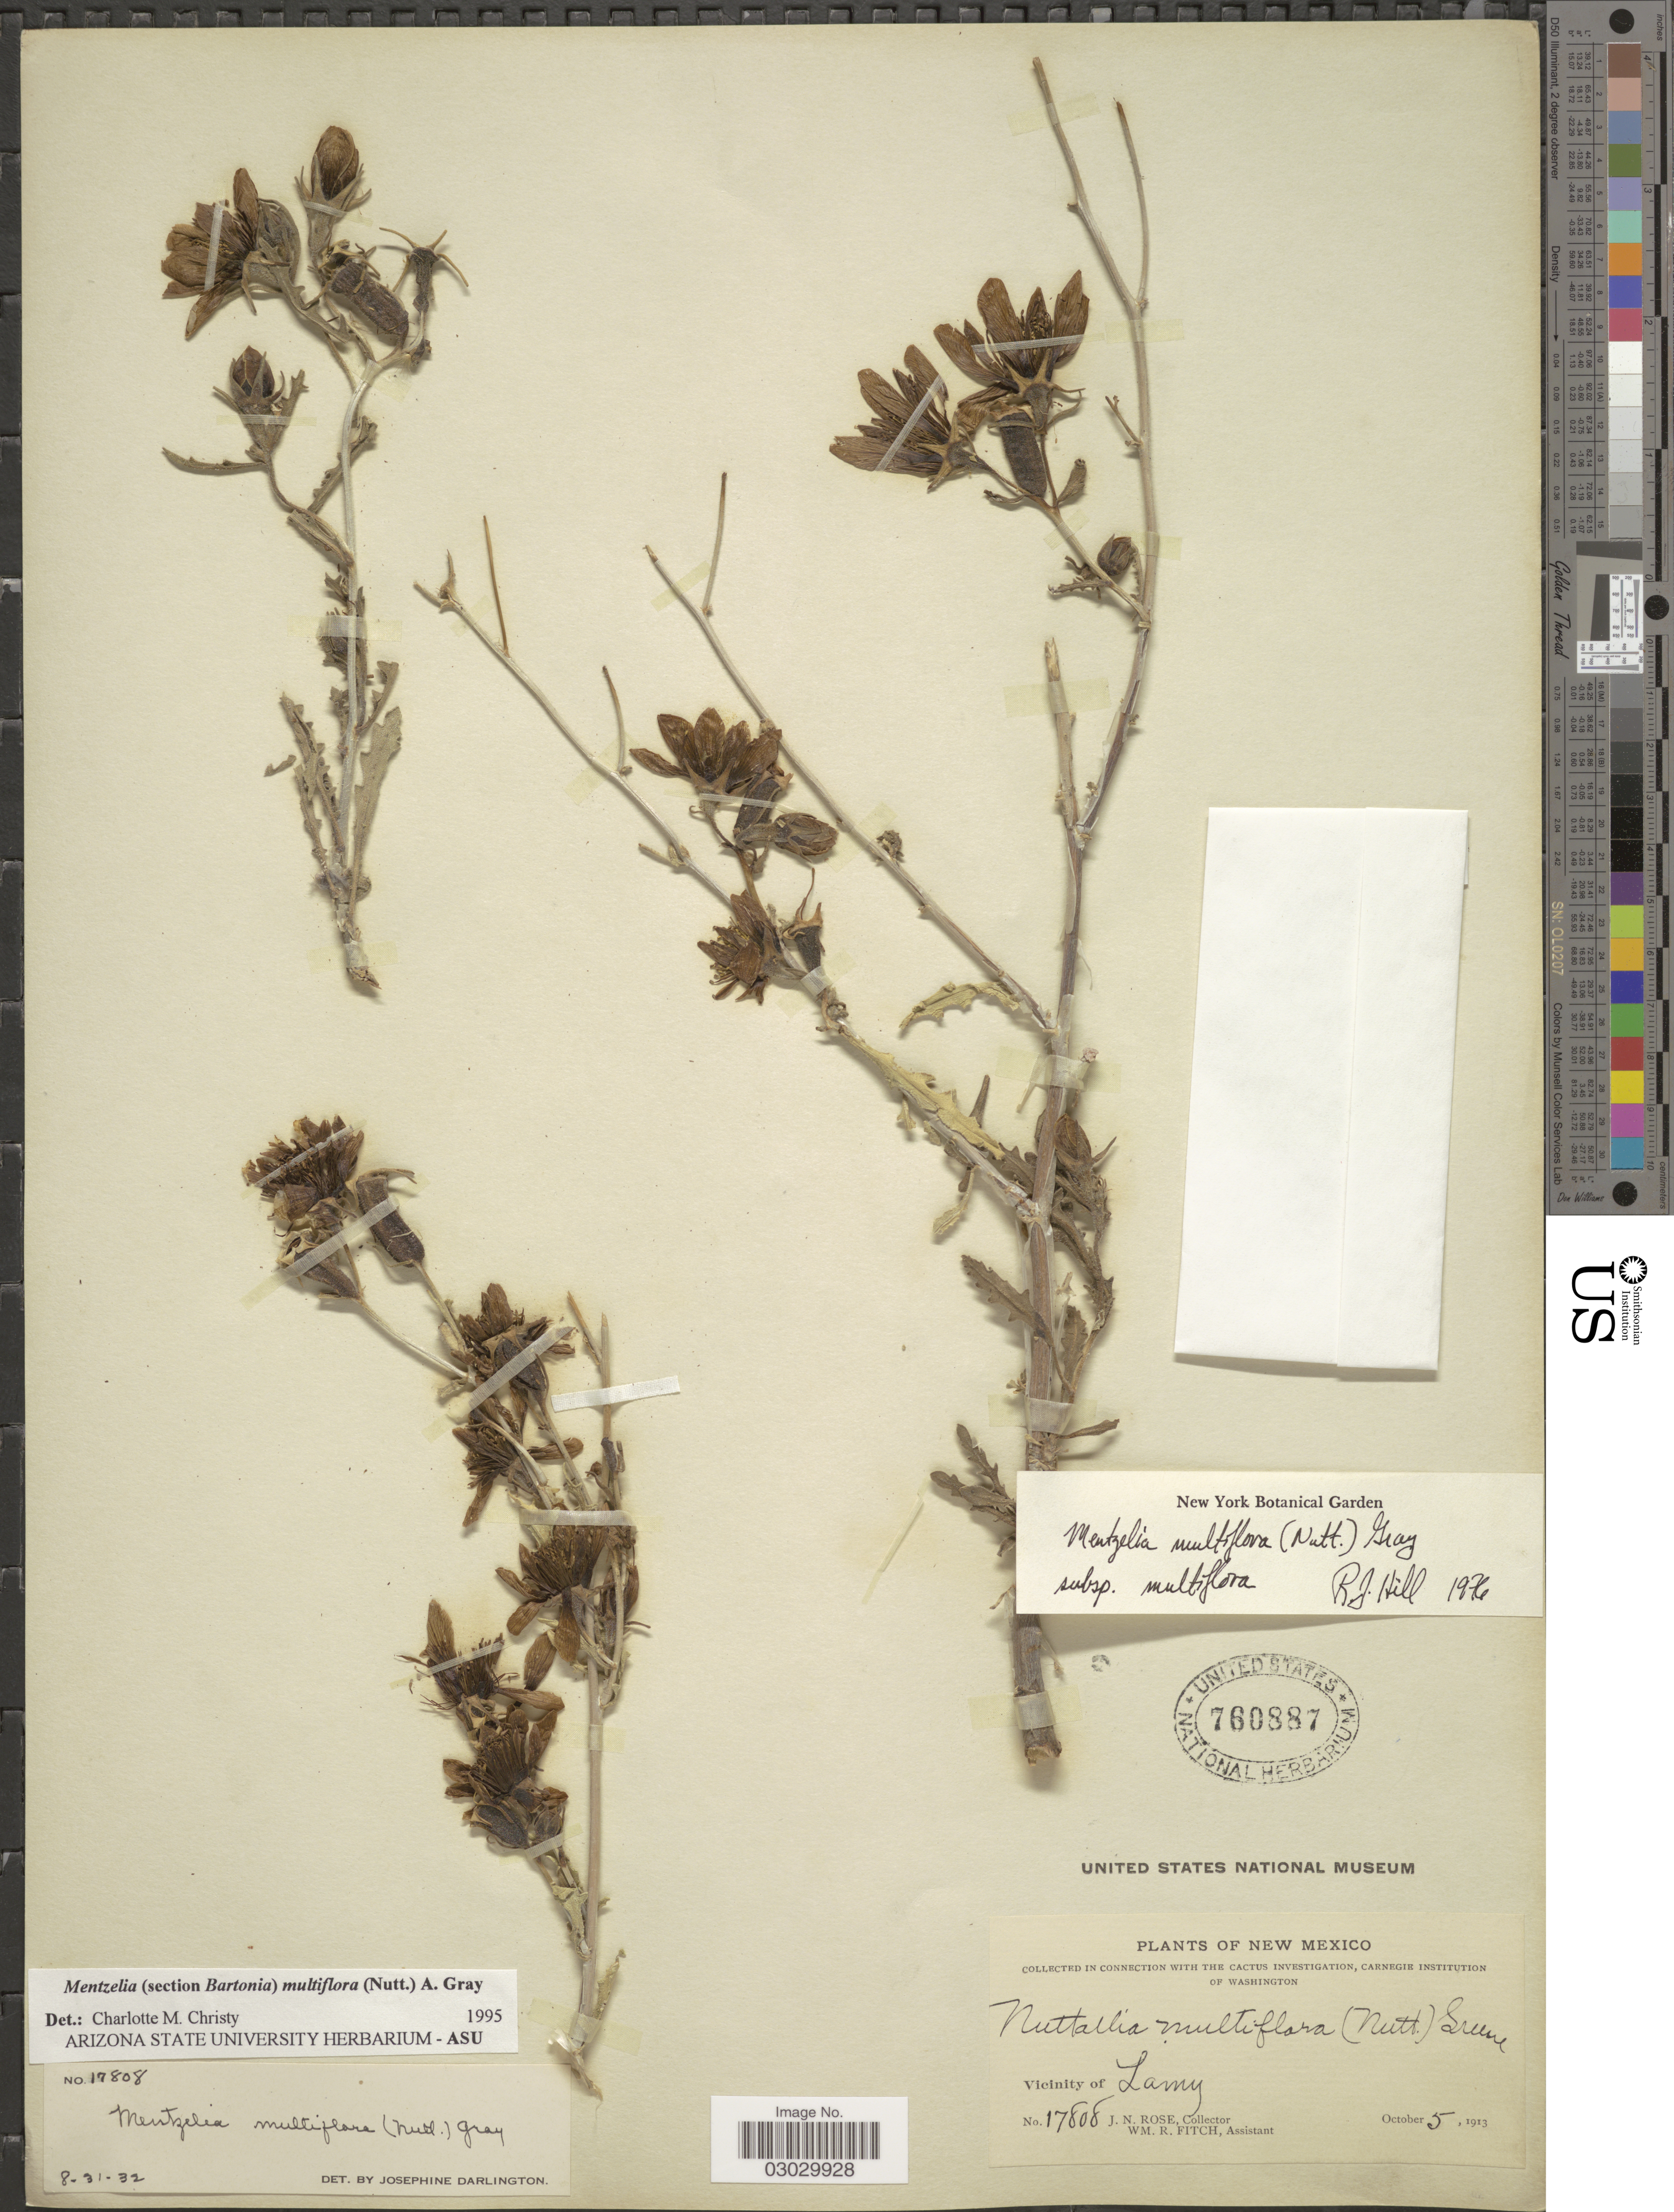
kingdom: Plantae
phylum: Tracheophyta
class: Magnoliopsida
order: Cornales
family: Loasaceae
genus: Mentzelia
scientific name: Mentzelia multiflora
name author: (Nutt.) A. Gray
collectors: J. N. Rose & W. R. Fitch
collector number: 17808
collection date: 1913-10-05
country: United States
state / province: New Mexico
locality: Vicinity of Lamy.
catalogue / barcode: US 760887